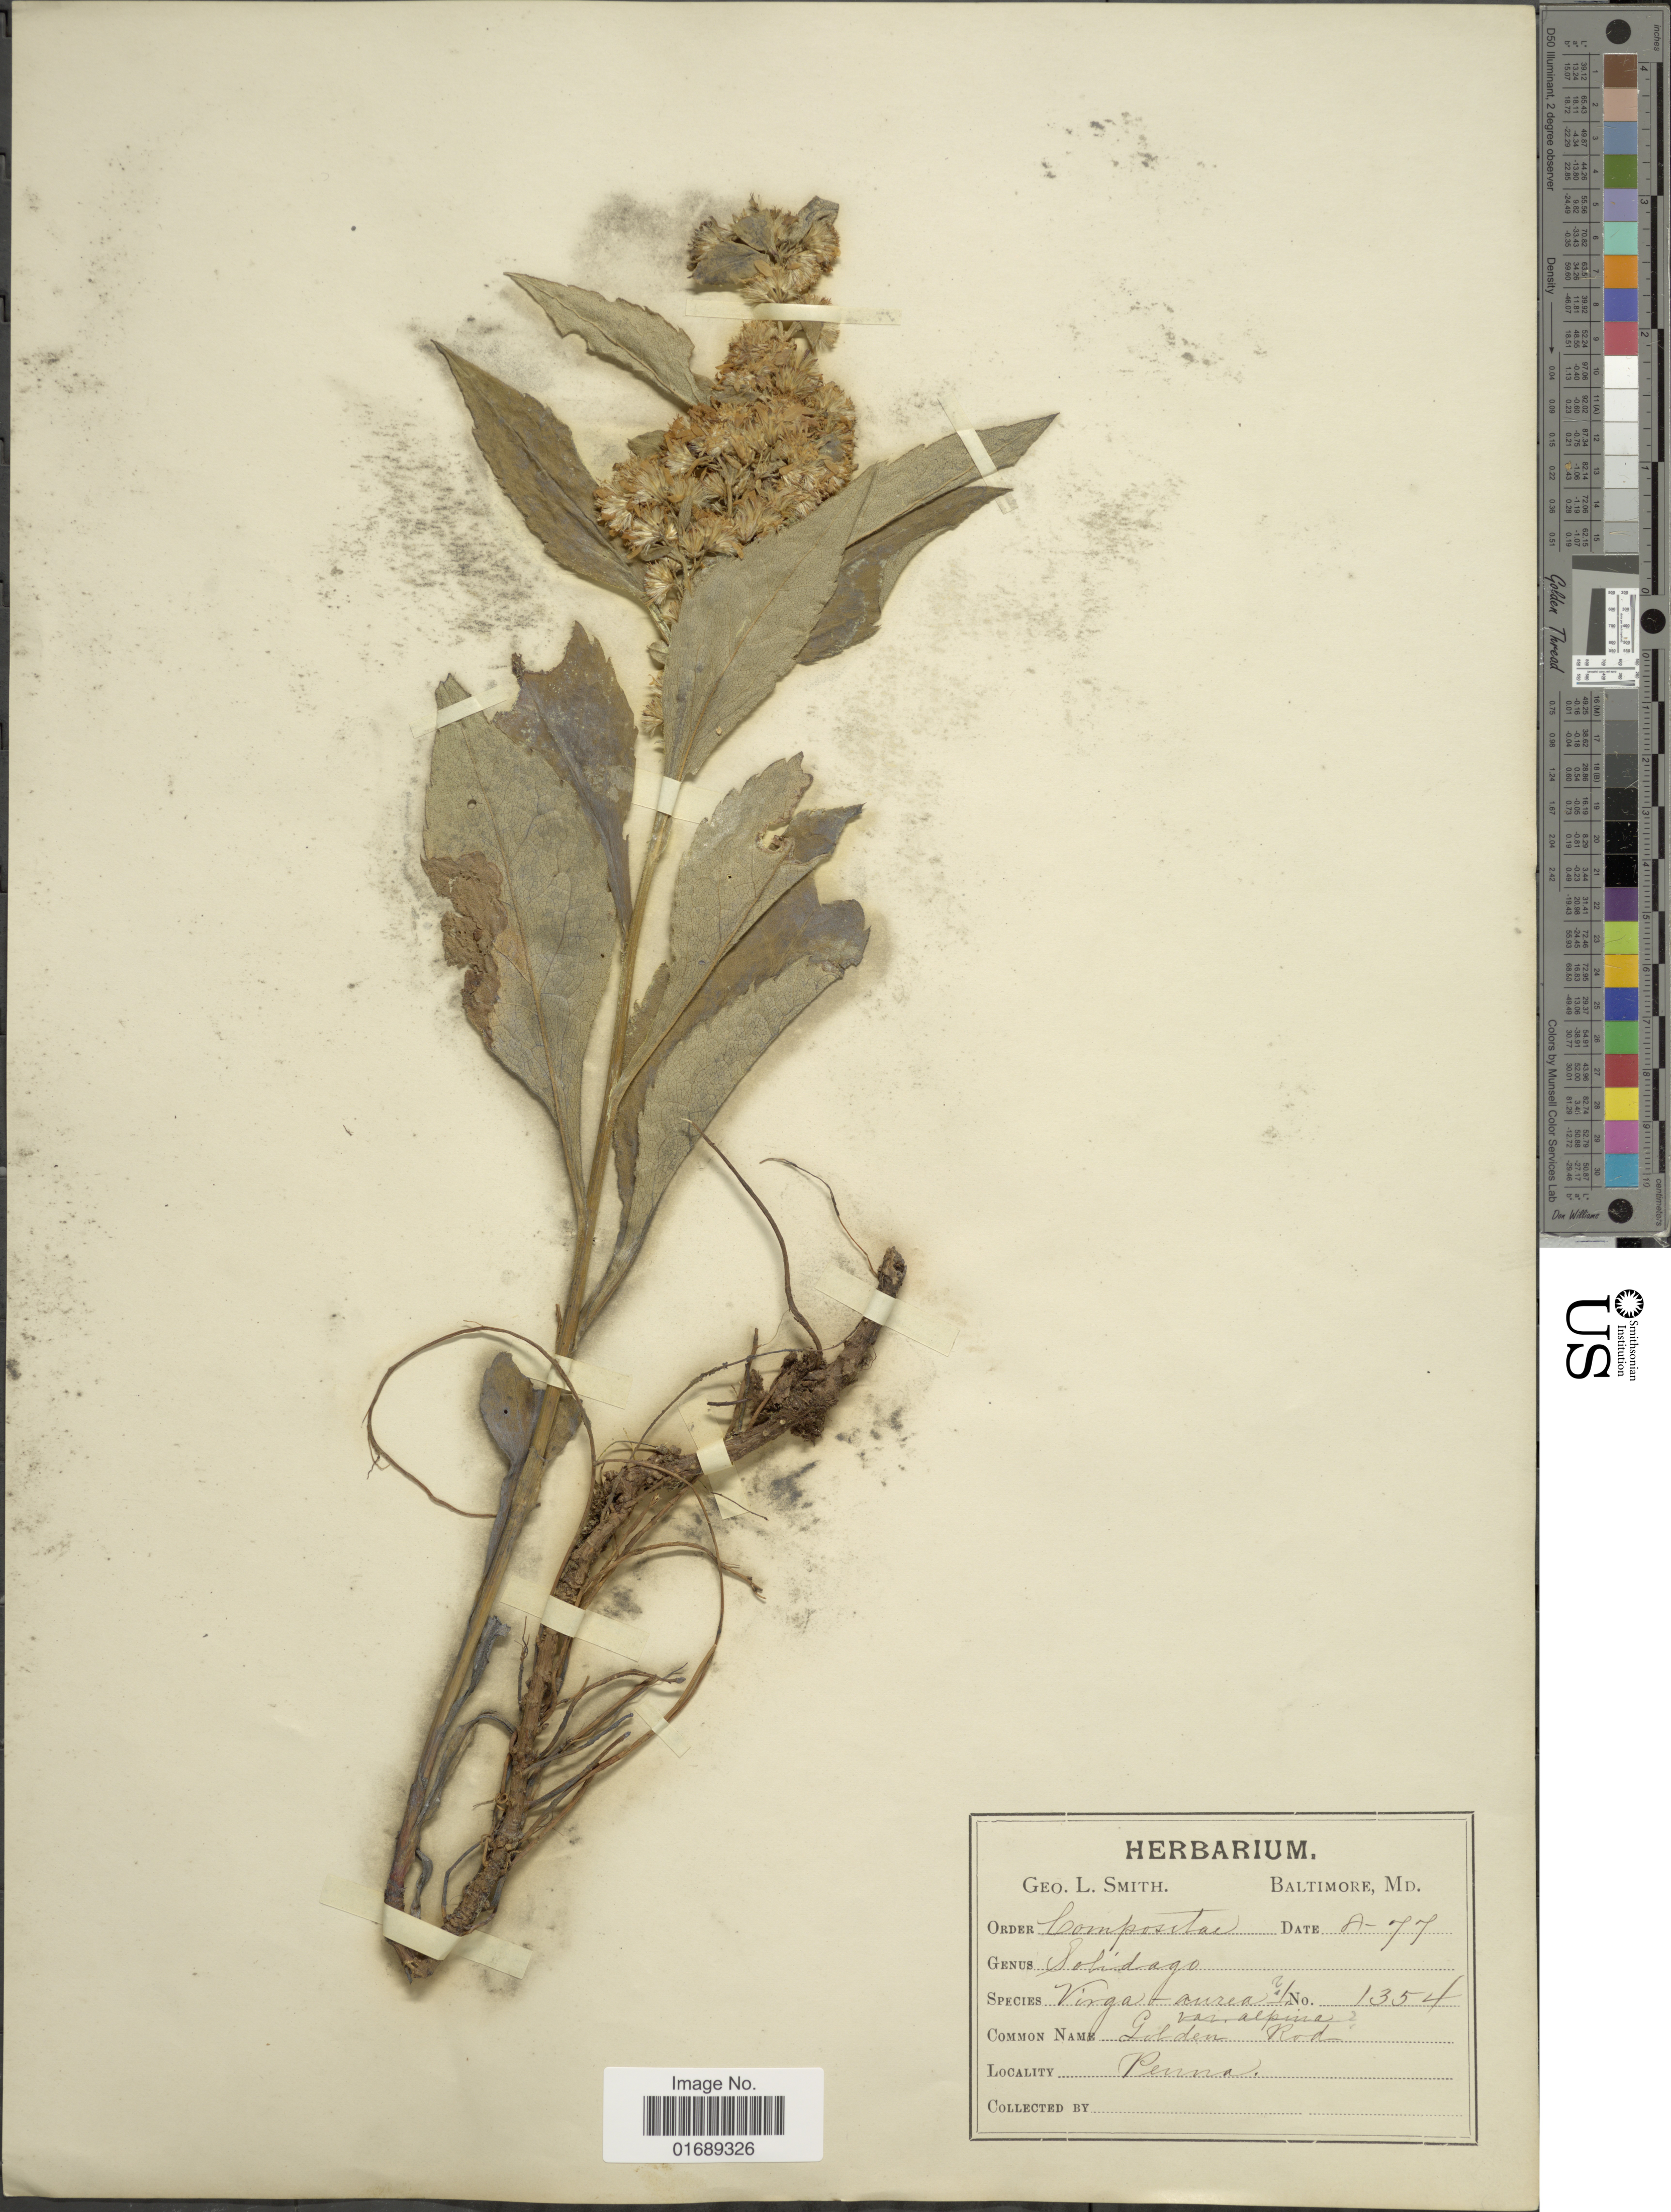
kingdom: Plantae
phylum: Tracheophyta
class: Magnoliopsida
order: Asterales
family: Asteraceae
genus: Solidago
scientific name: Solidago patula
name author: Muhl. ex Willd.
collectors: Geo. L. Smith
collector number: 1354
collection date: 1877-08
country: United States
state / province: Pennsylvania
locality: Golden Rod